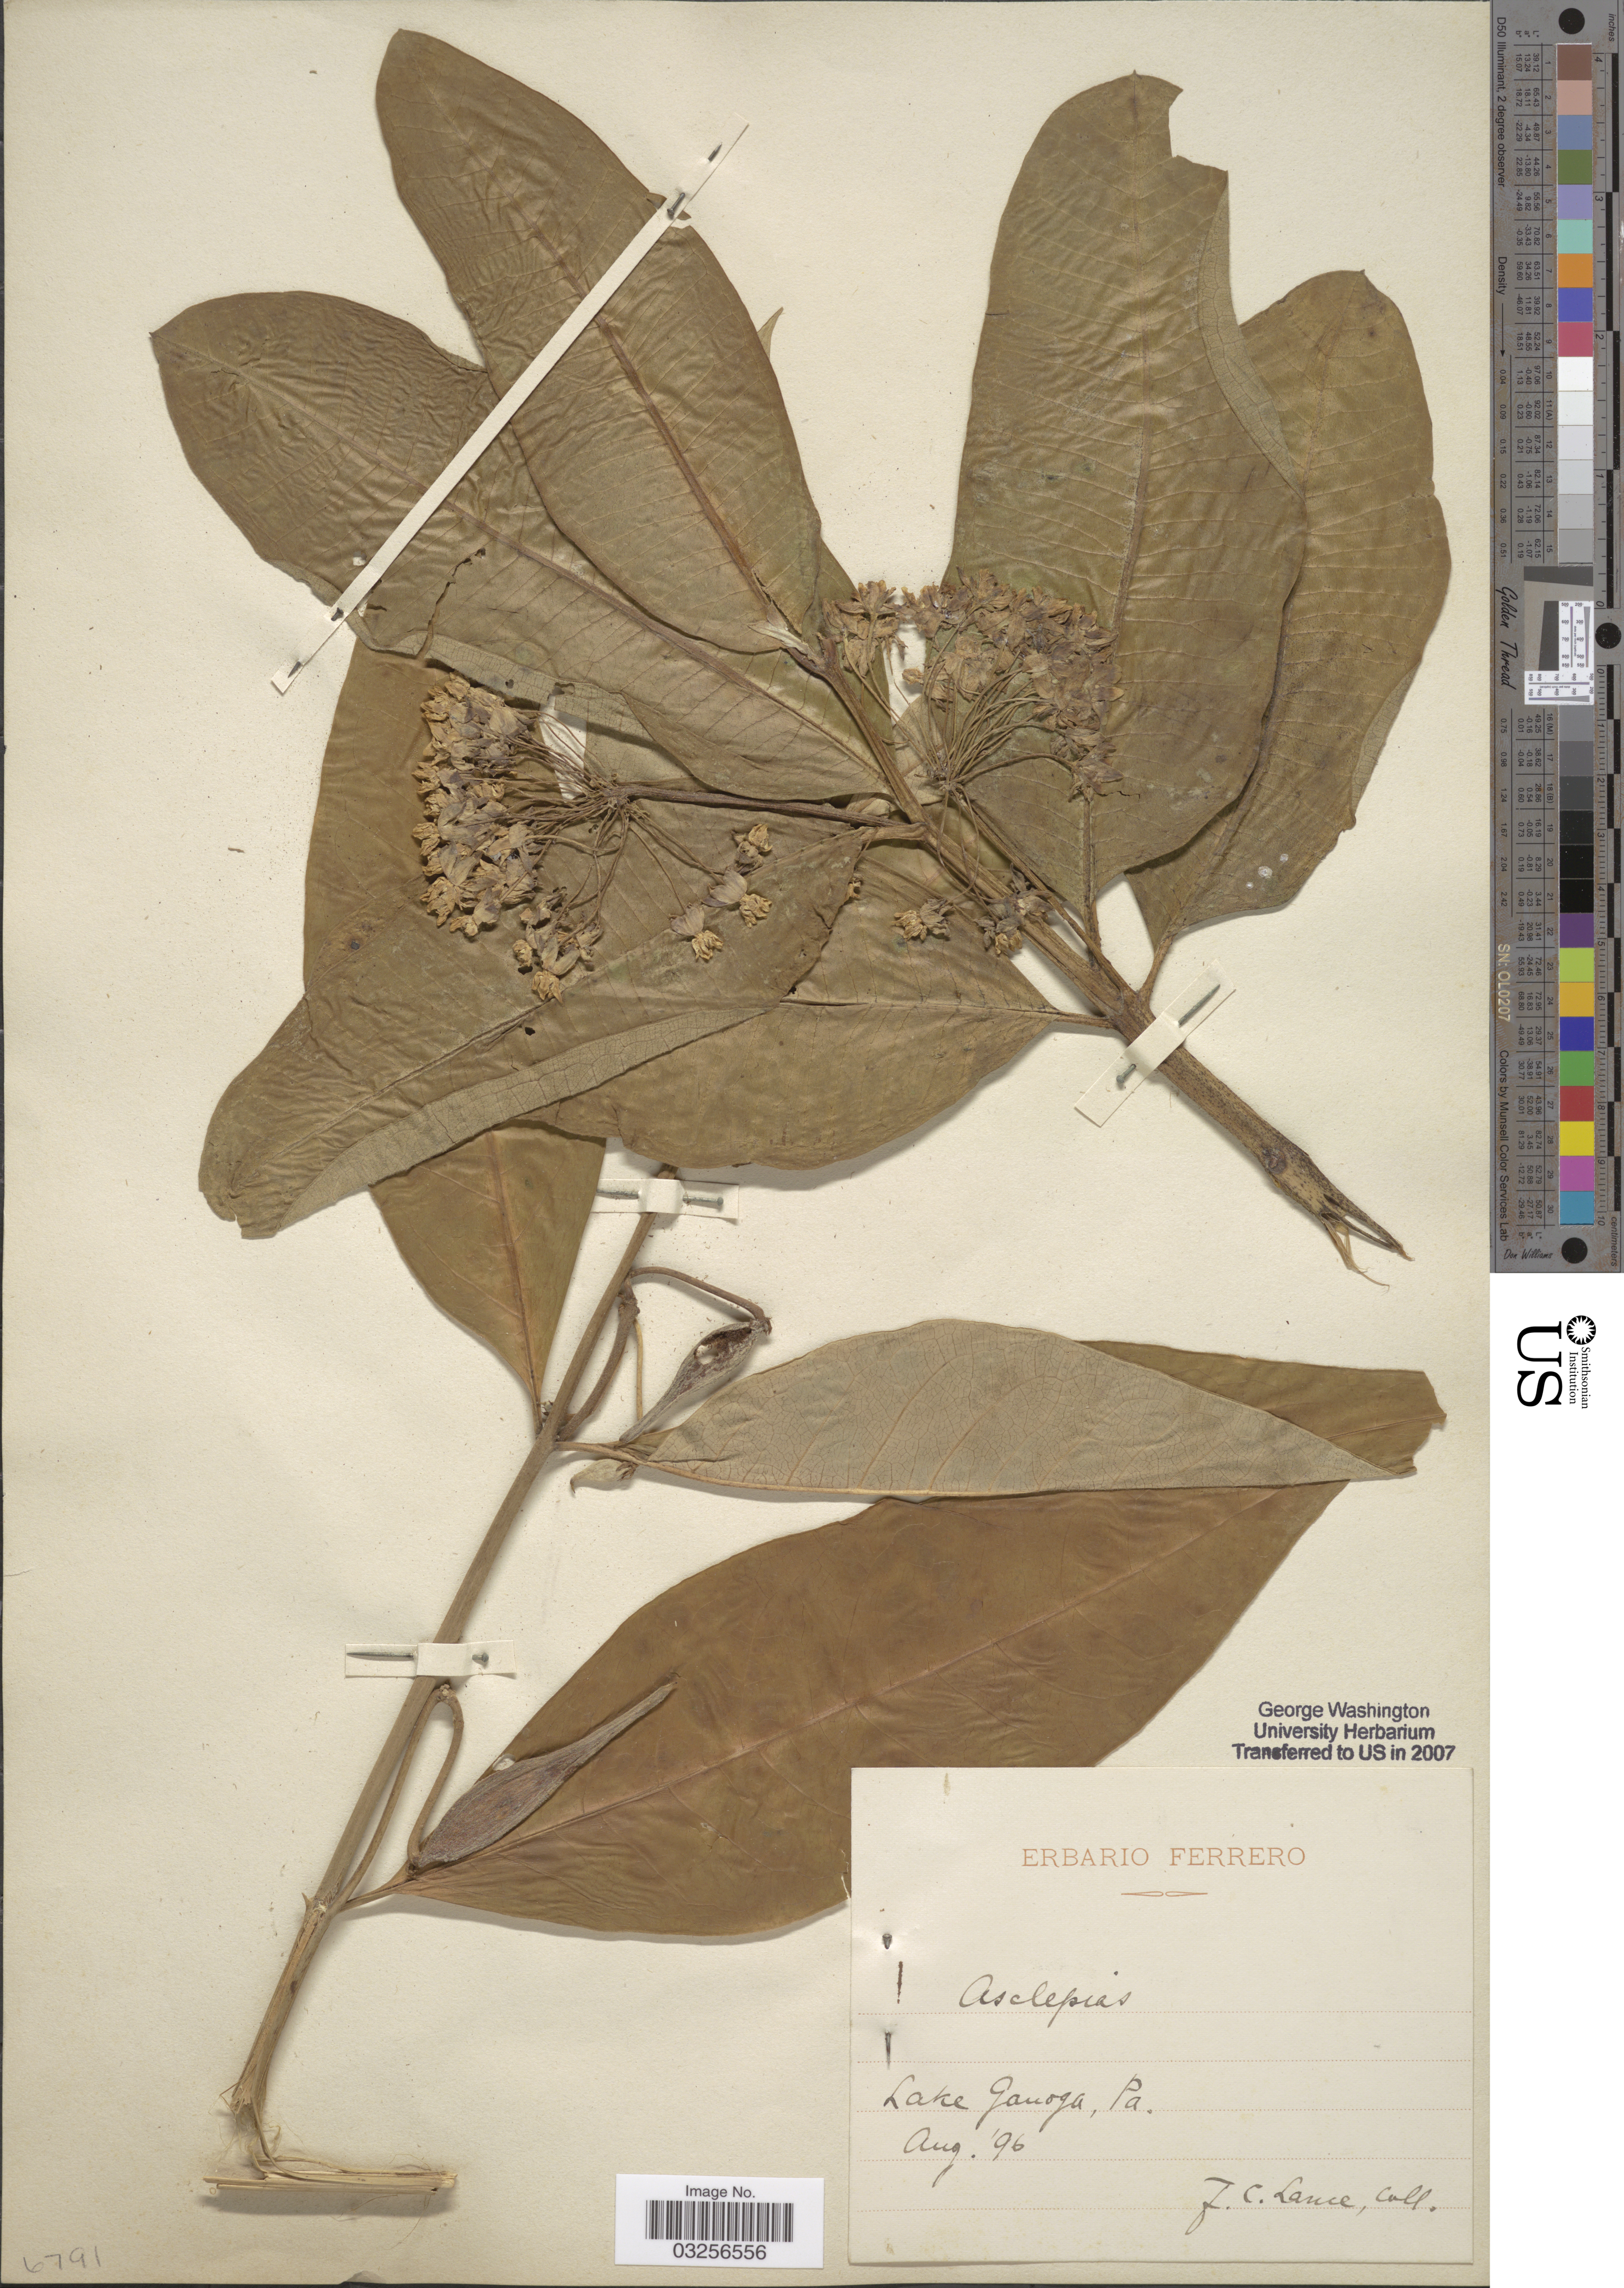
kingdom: Plantae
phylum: Tracheophyta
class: Magnoliopsida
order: Gentianales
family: Apocynaceae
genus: Asclepias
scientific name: Asclepias sp.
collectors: F. Lance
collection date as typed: Transcribed d/m/y: /8/96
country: United States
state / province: Pennsylvania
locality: Lake Ganoga, Pa.